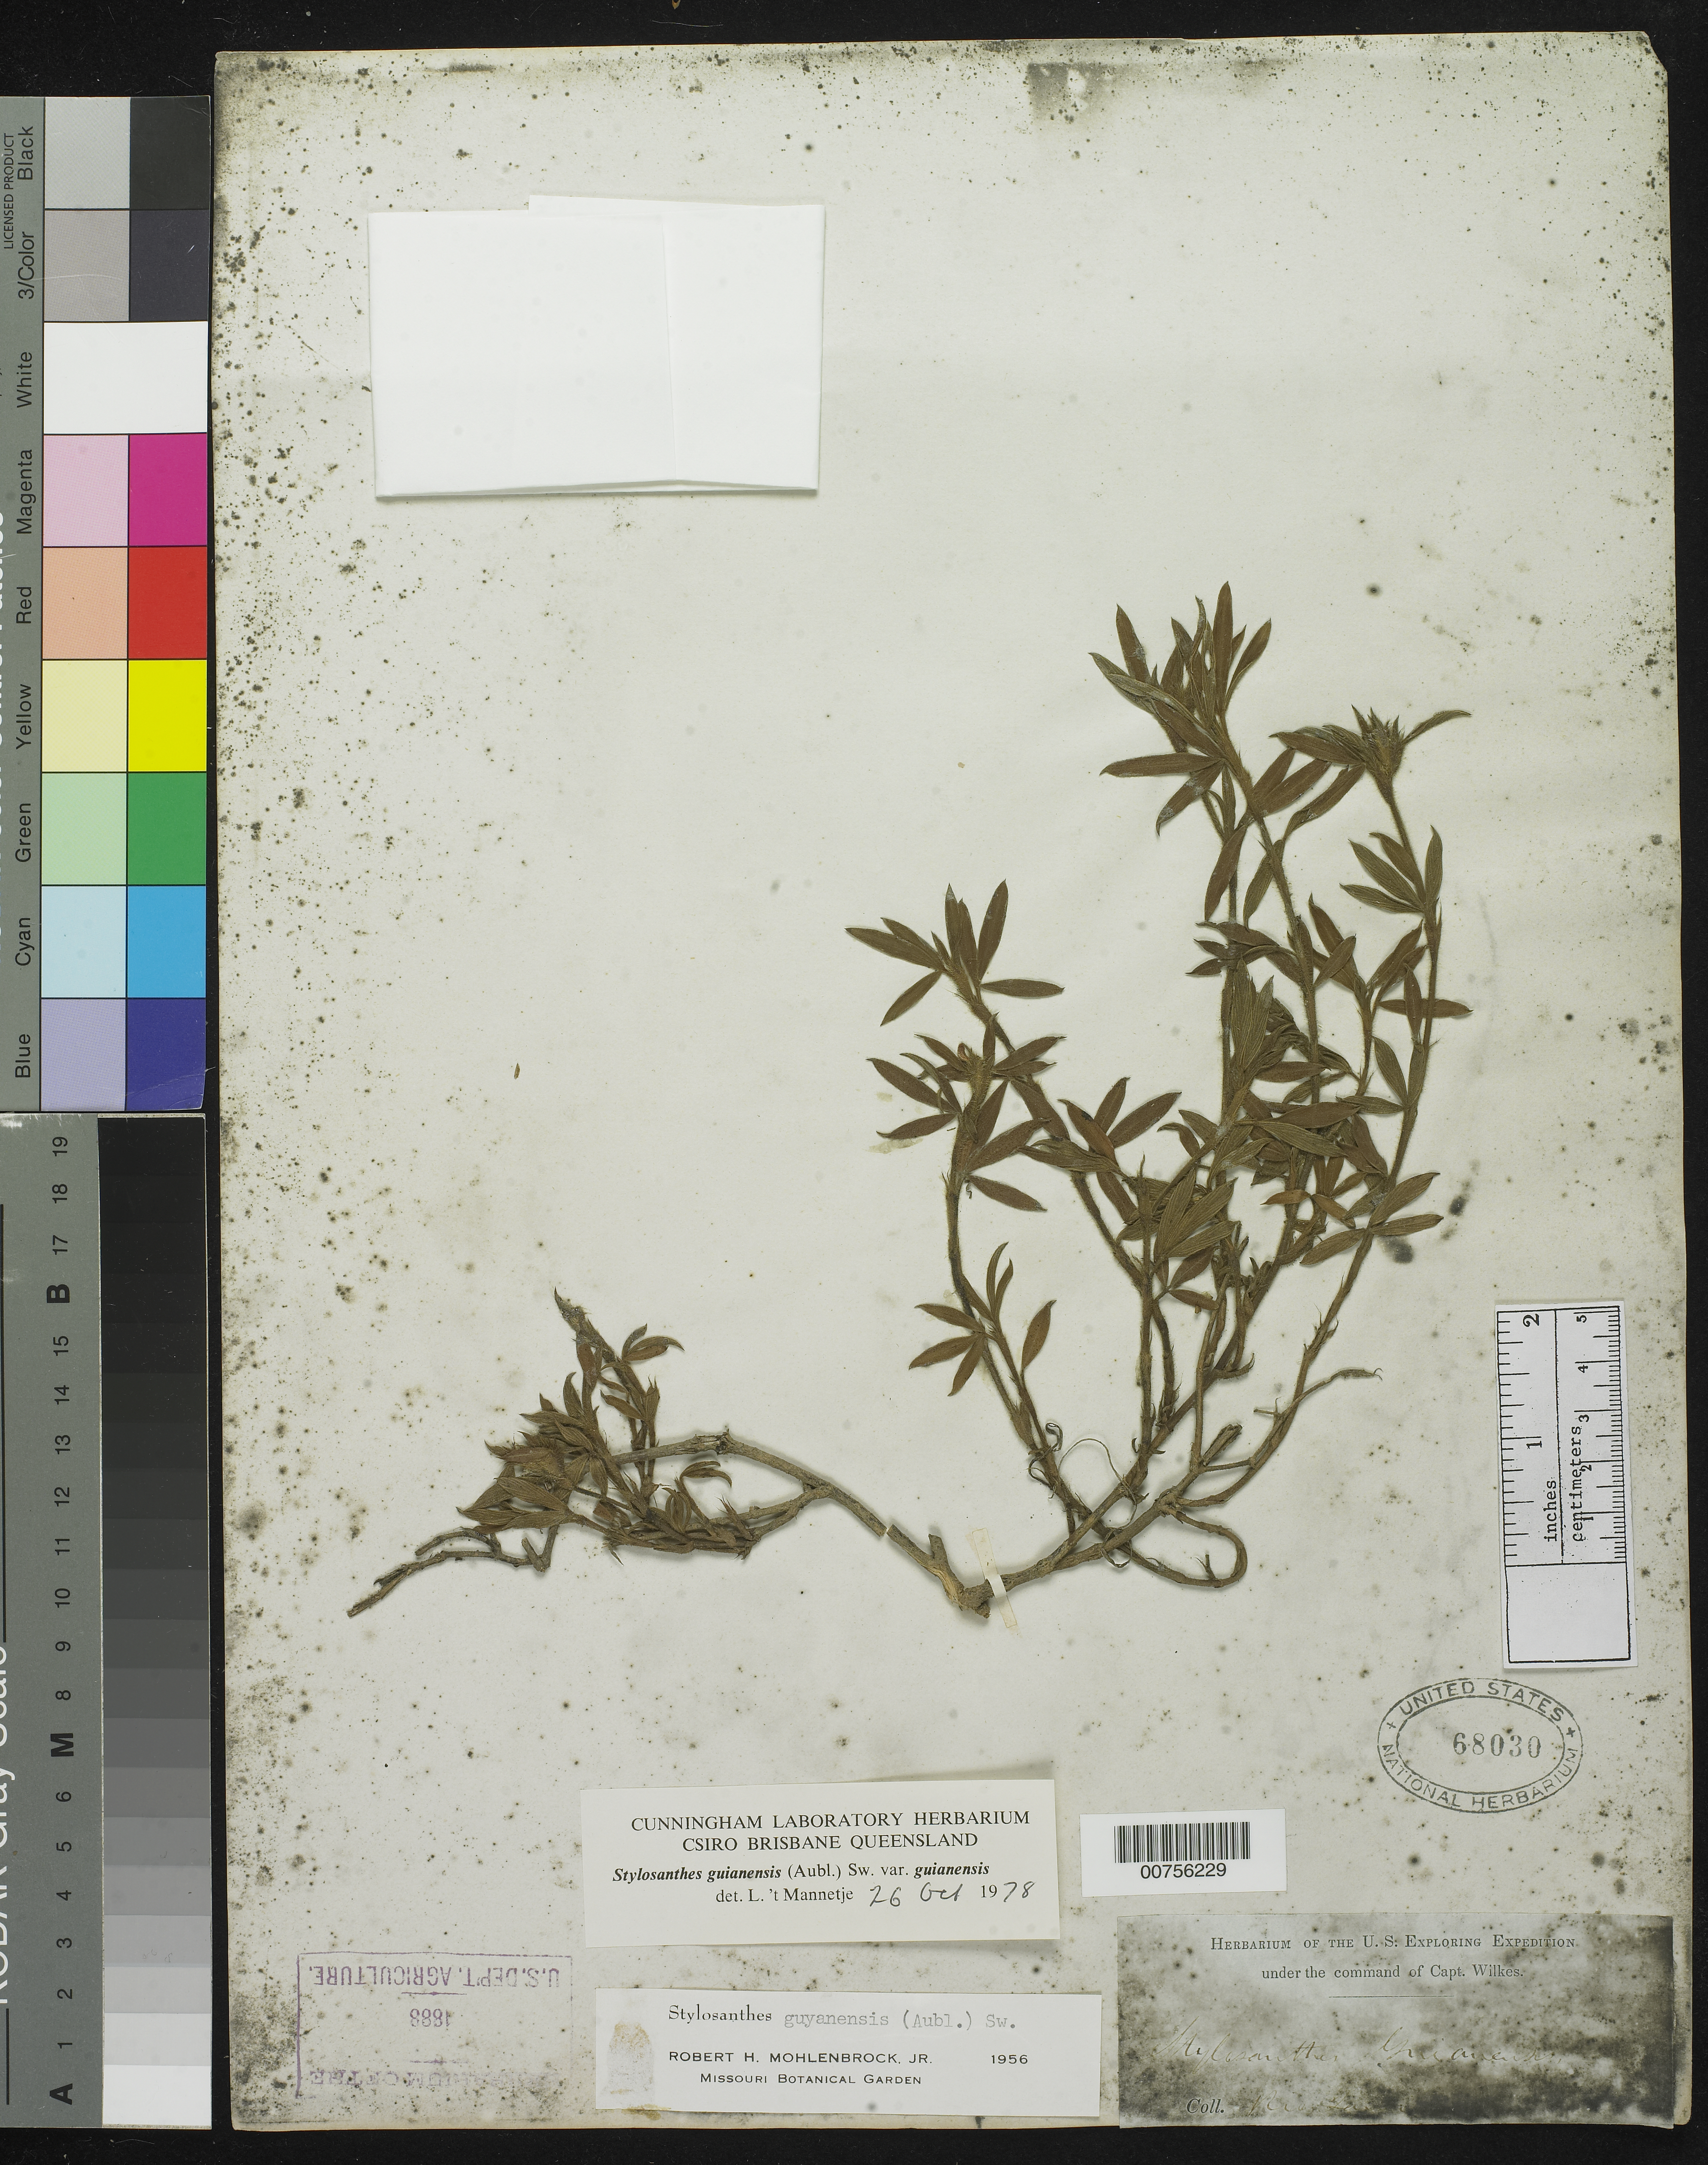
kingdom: Plantae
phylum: Tracheophyta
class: Magnoliopsida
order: Fabales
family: Fabaceae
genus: Stylosanthes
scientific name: Stylosanthes guianensis var. guianensis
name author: (Aubl.) Sw.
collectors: Wilkes Explor. Exped.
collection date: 1838/1842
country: Brazil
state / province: Rio de Janeiro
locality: Rio Janeiro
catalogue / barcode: US 68030